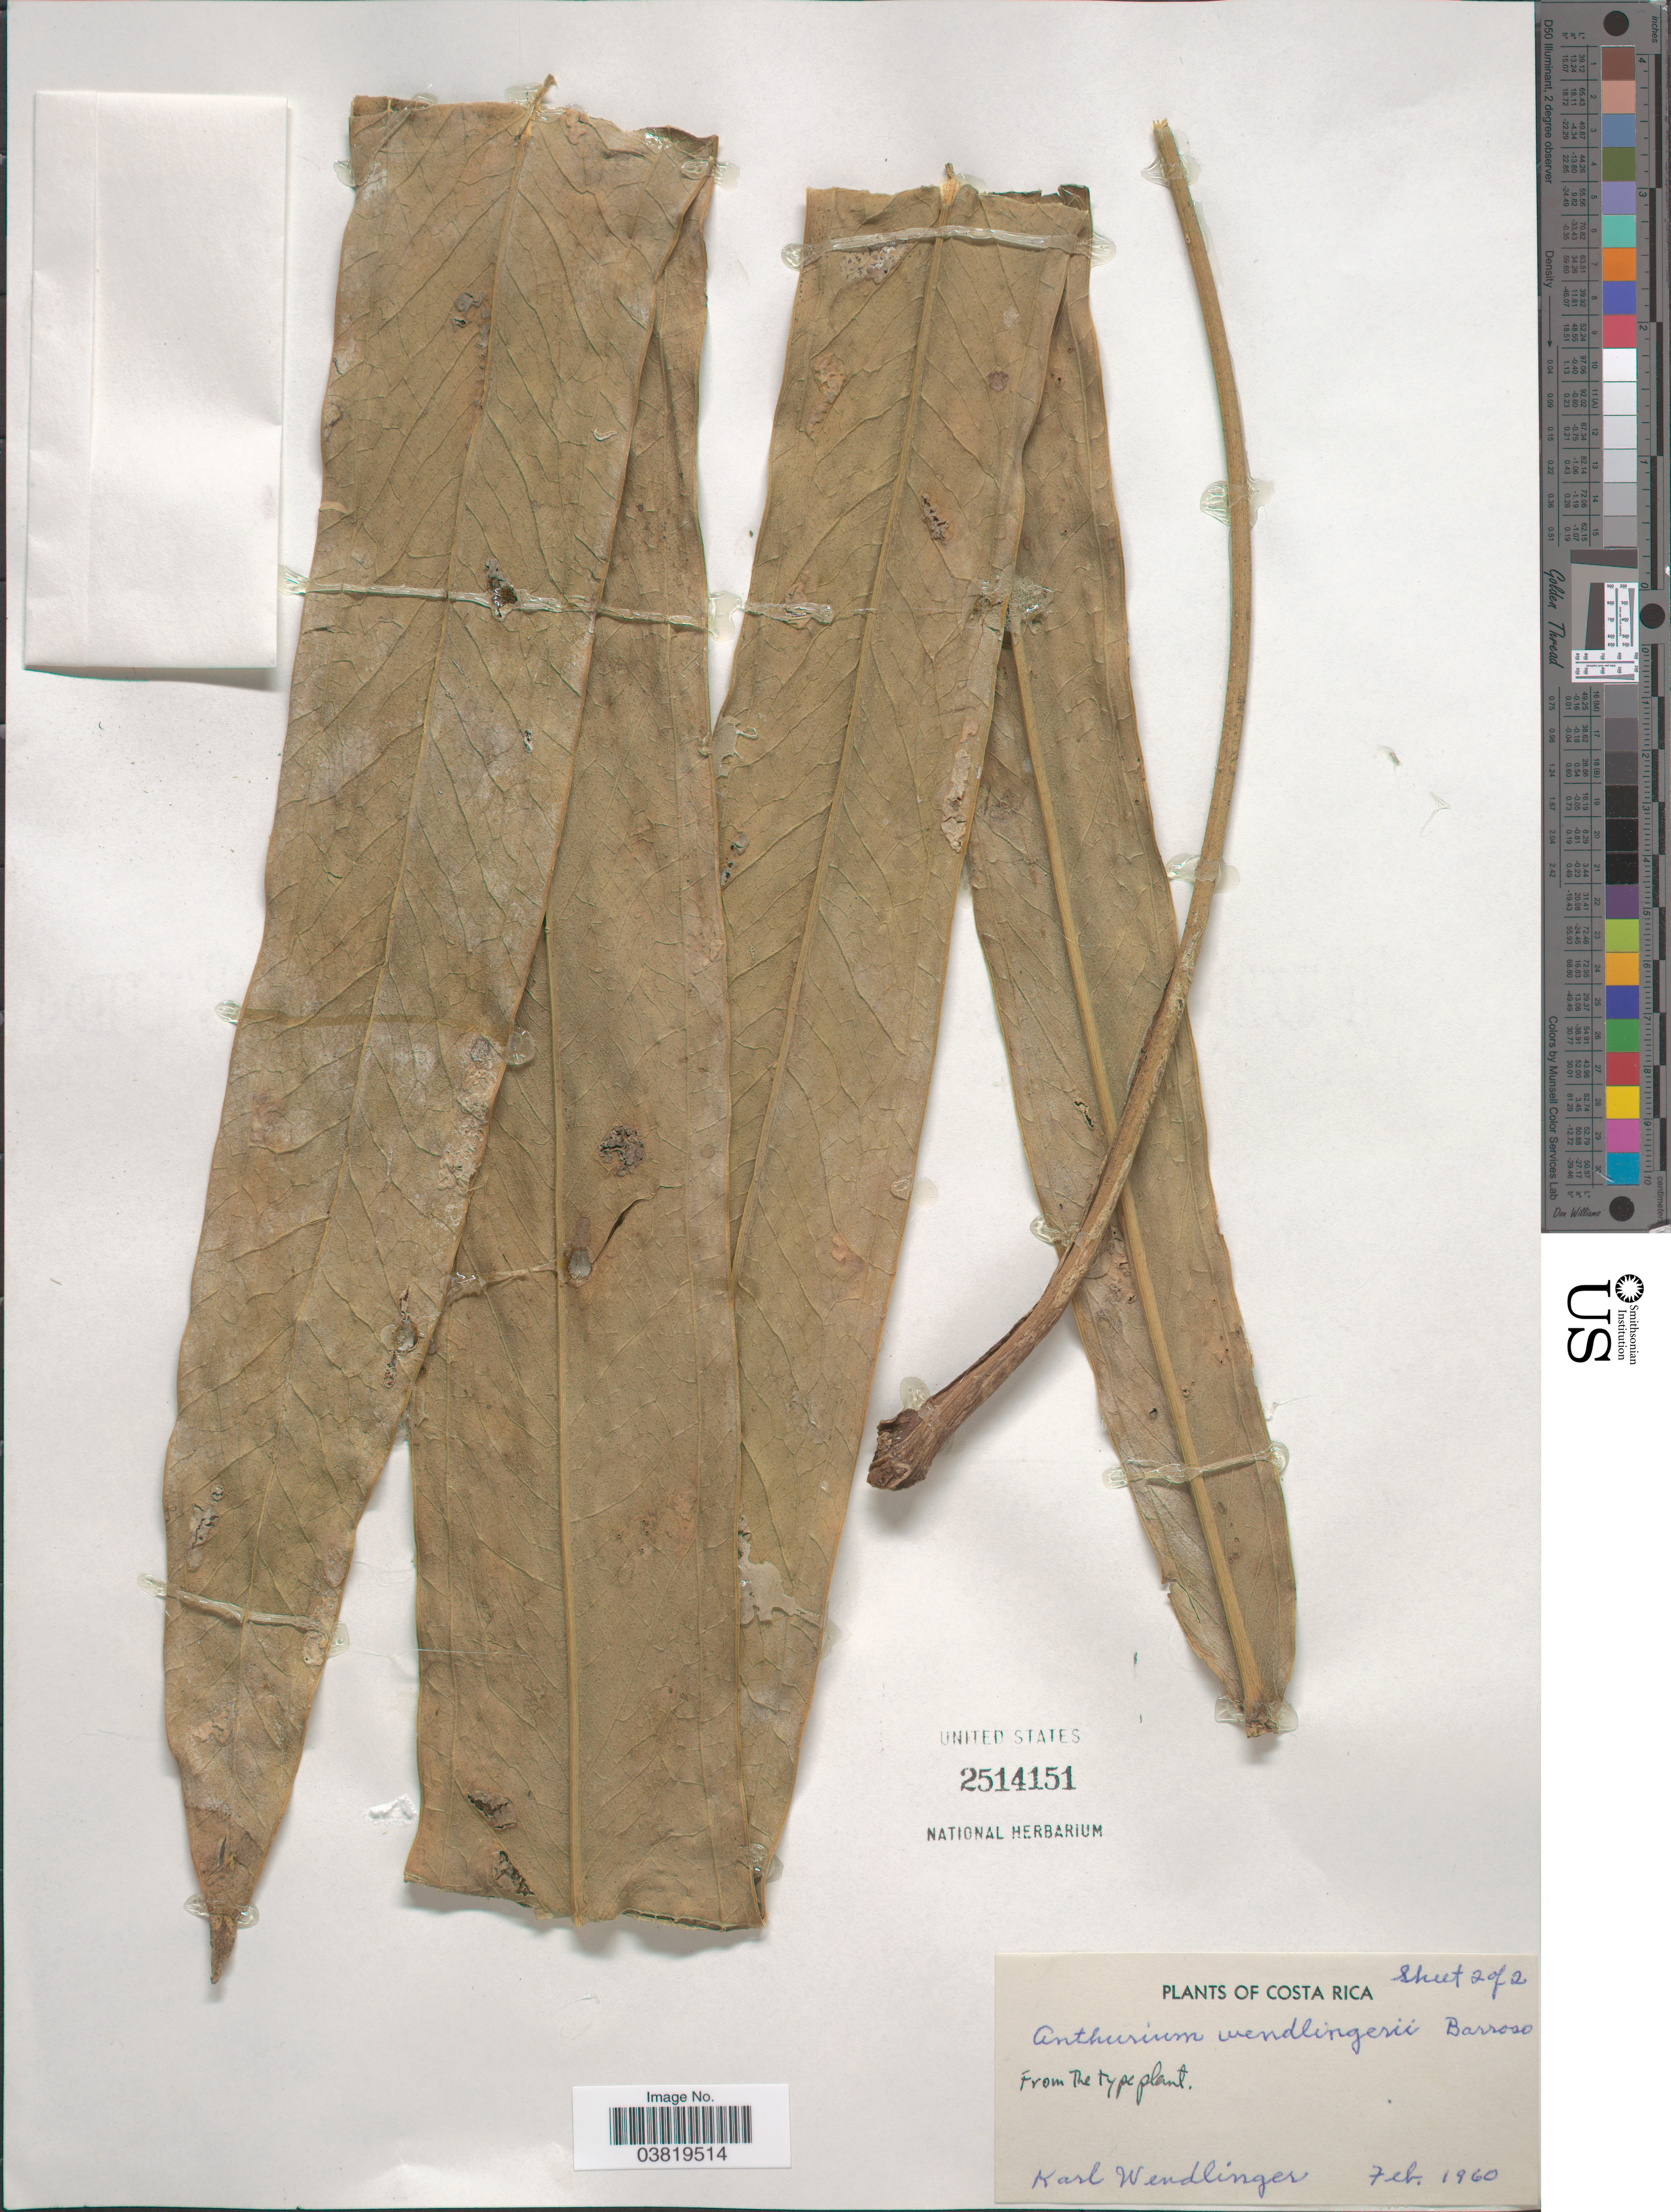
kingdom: Plantae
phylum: Tracheophyta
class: Liliopsida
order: Alismatales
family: Araceae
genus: Anthurium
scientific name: Anthurium wendlingeri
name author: G.M. Barroso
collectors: K. Wendlinger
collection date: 1960-02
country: Costa Rica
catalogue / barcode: US 2514151